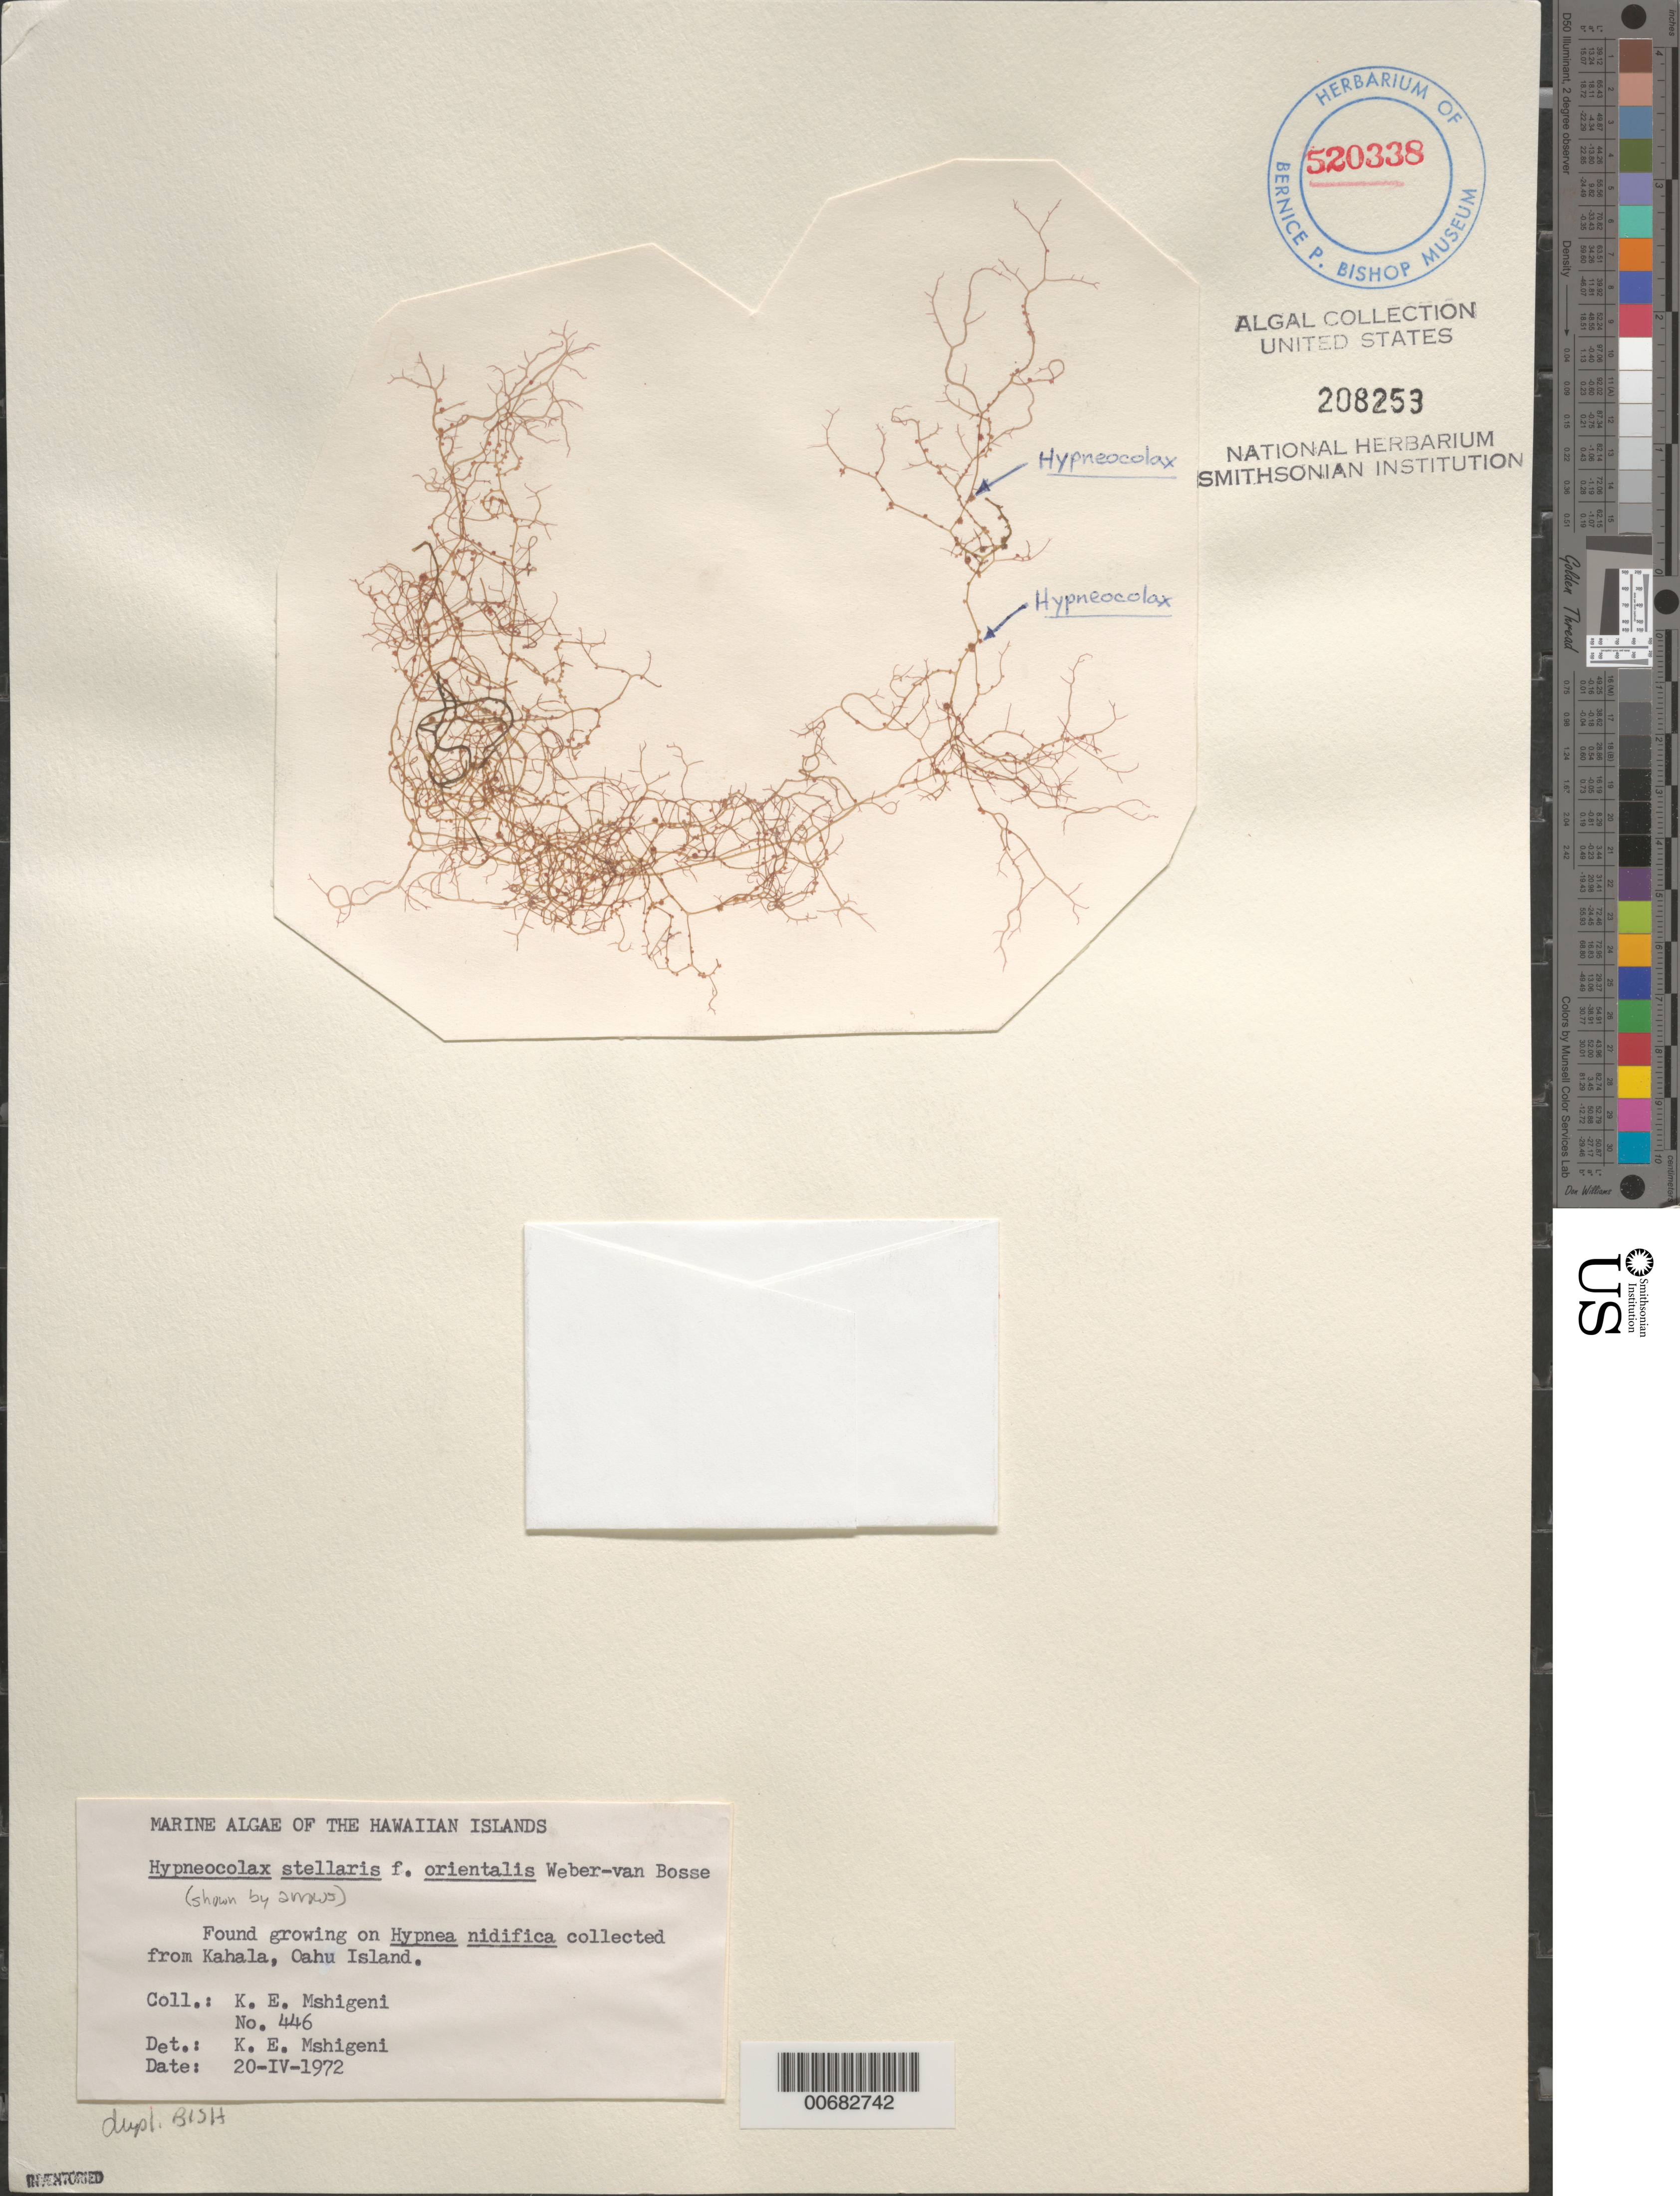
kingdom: Plantae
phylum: Rhodophyta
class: Florideophyceae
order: Gigartinales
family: Cystocloniaceae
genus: Hypneocolax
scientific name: Hypneocolax stellaris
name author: Børgesen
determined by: Mshigeni, K. E.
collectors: K. Mshigeni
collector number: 446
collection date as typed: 20 Apr 1972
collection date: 1972-04-20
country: United States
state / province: Hawaii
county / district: Honolulu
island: Oahu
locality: Kahala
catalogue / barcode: US 208253